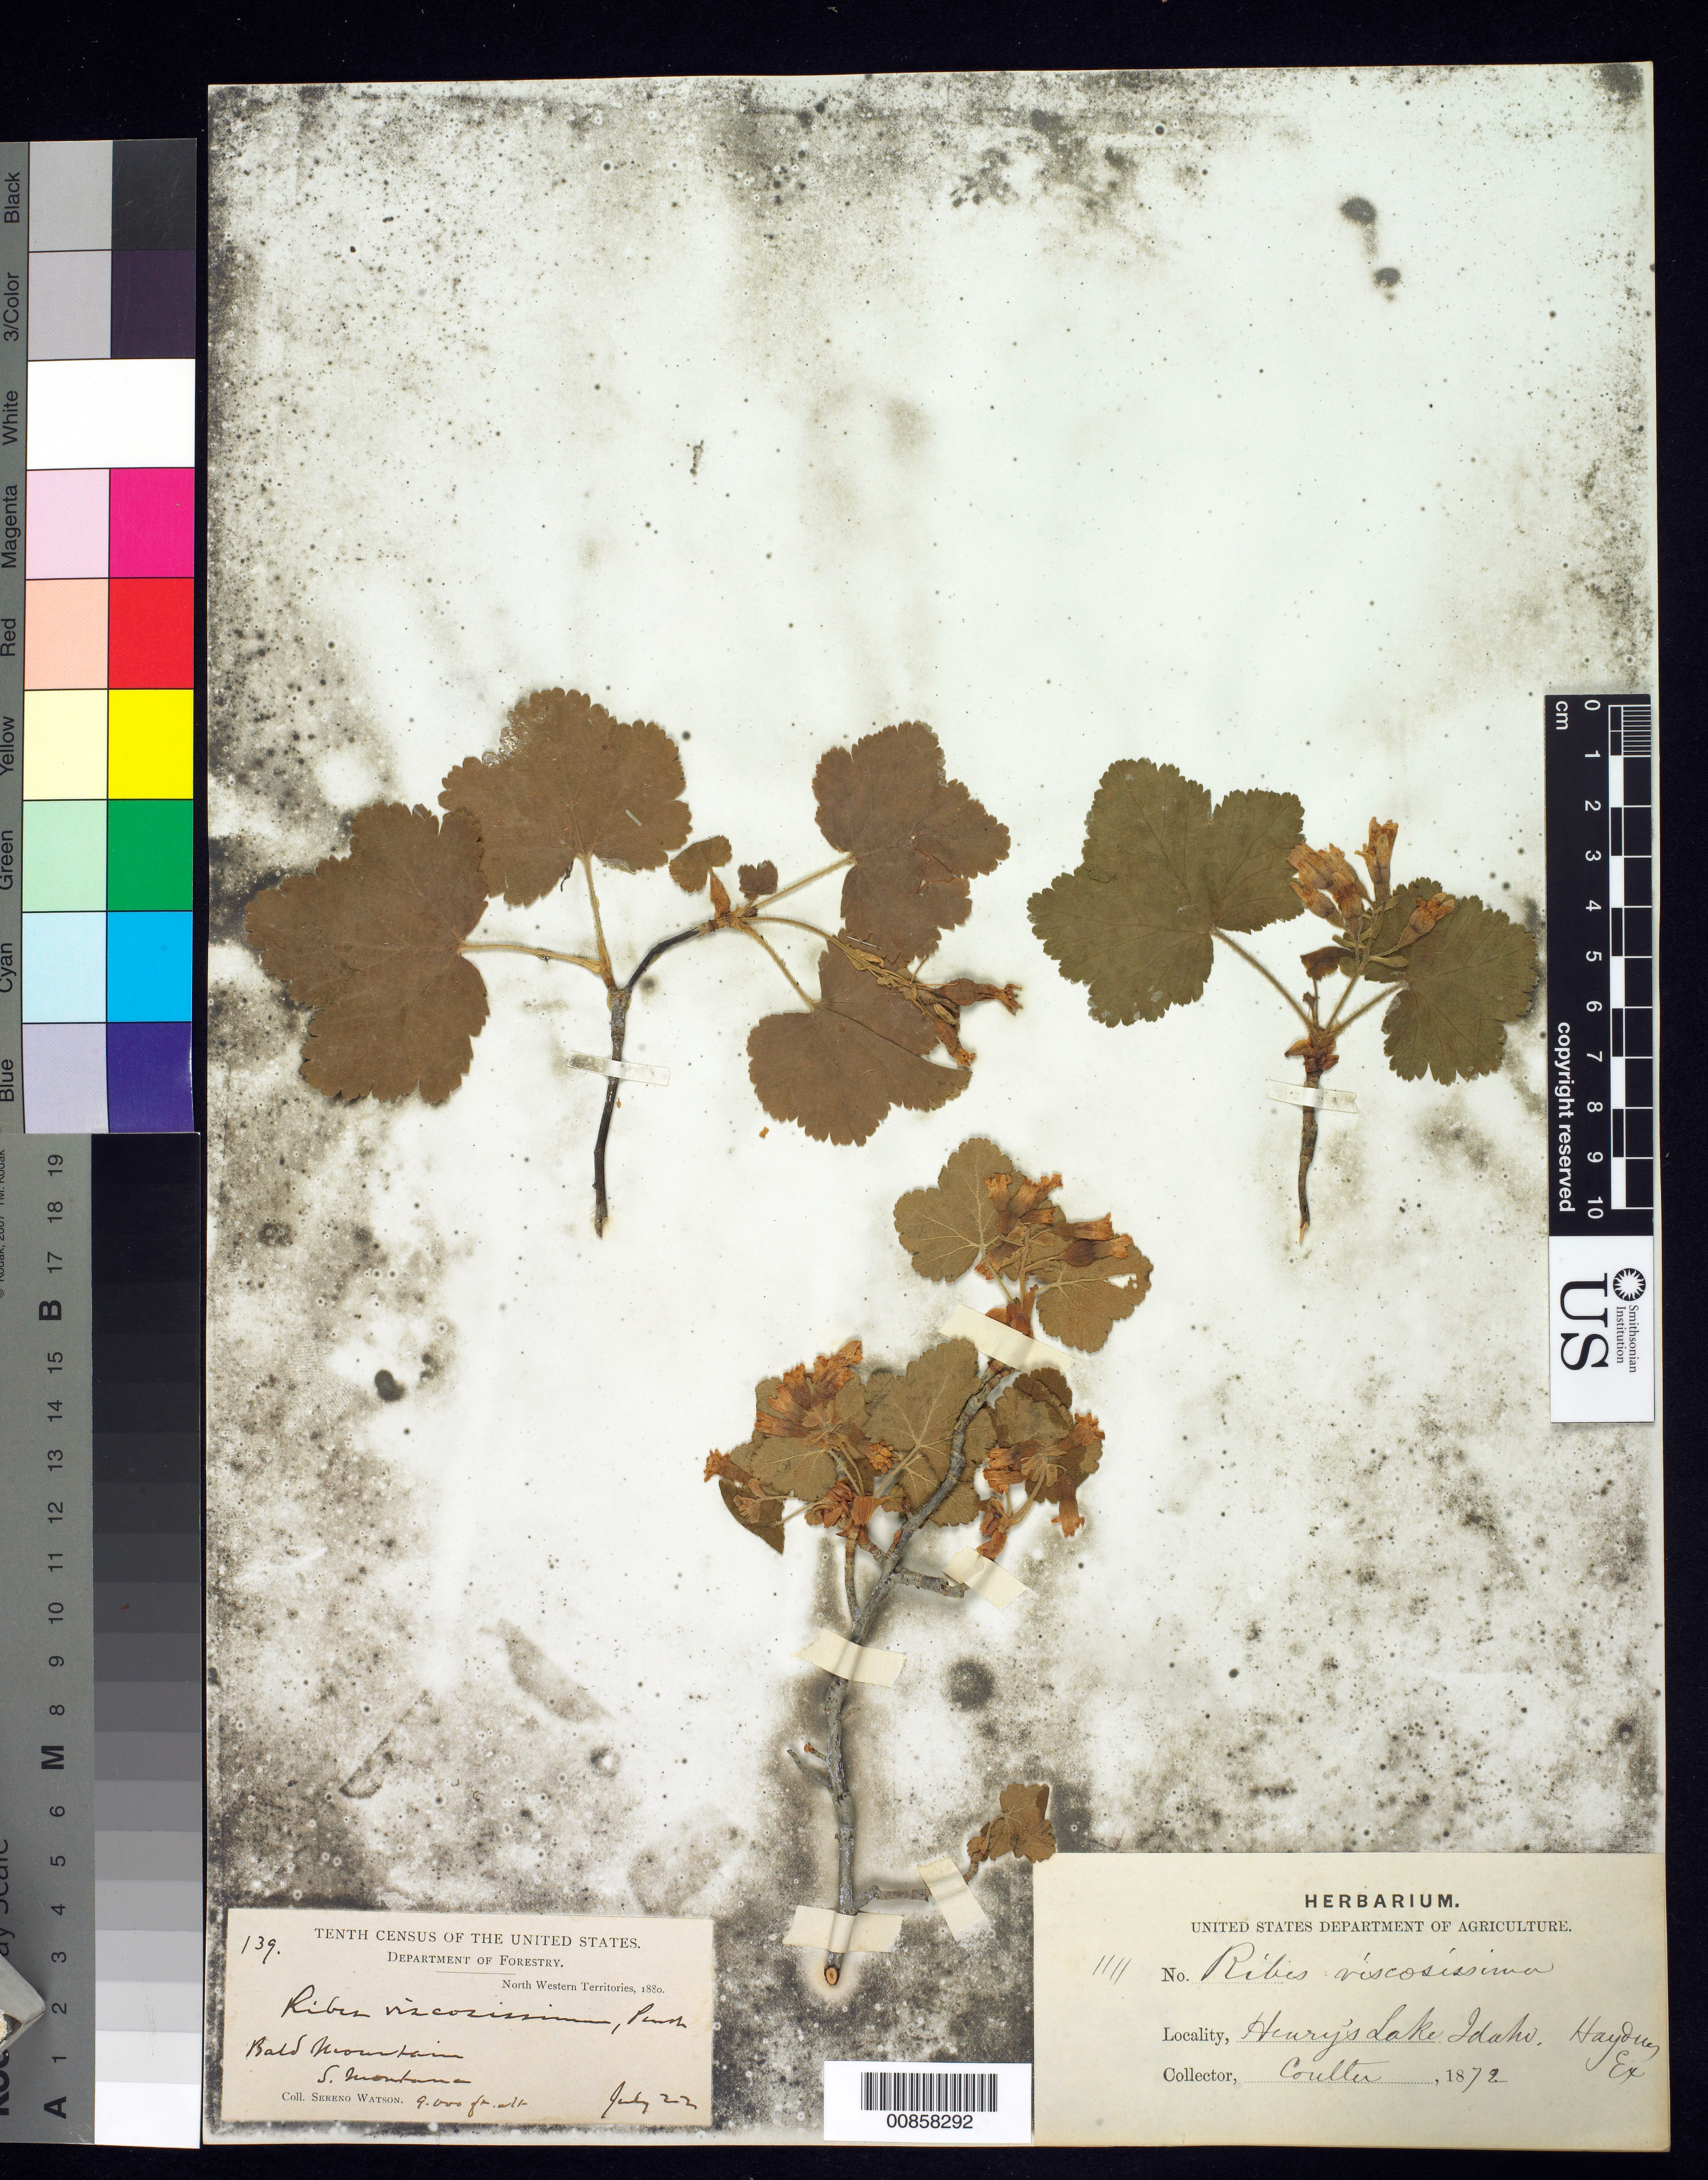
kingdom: Plantae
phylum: Tracheophyta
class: Magnoliopsida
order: Saxifragales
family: Grossulariaceae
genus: Ribes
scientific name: Ribes viscosissimum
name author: Pursh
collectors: S. Watson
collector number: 139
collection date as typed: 22 Jul 1880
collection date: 1880-07-22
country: United States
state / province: Montana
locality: Bald Mts., S. Montana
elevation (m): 2743